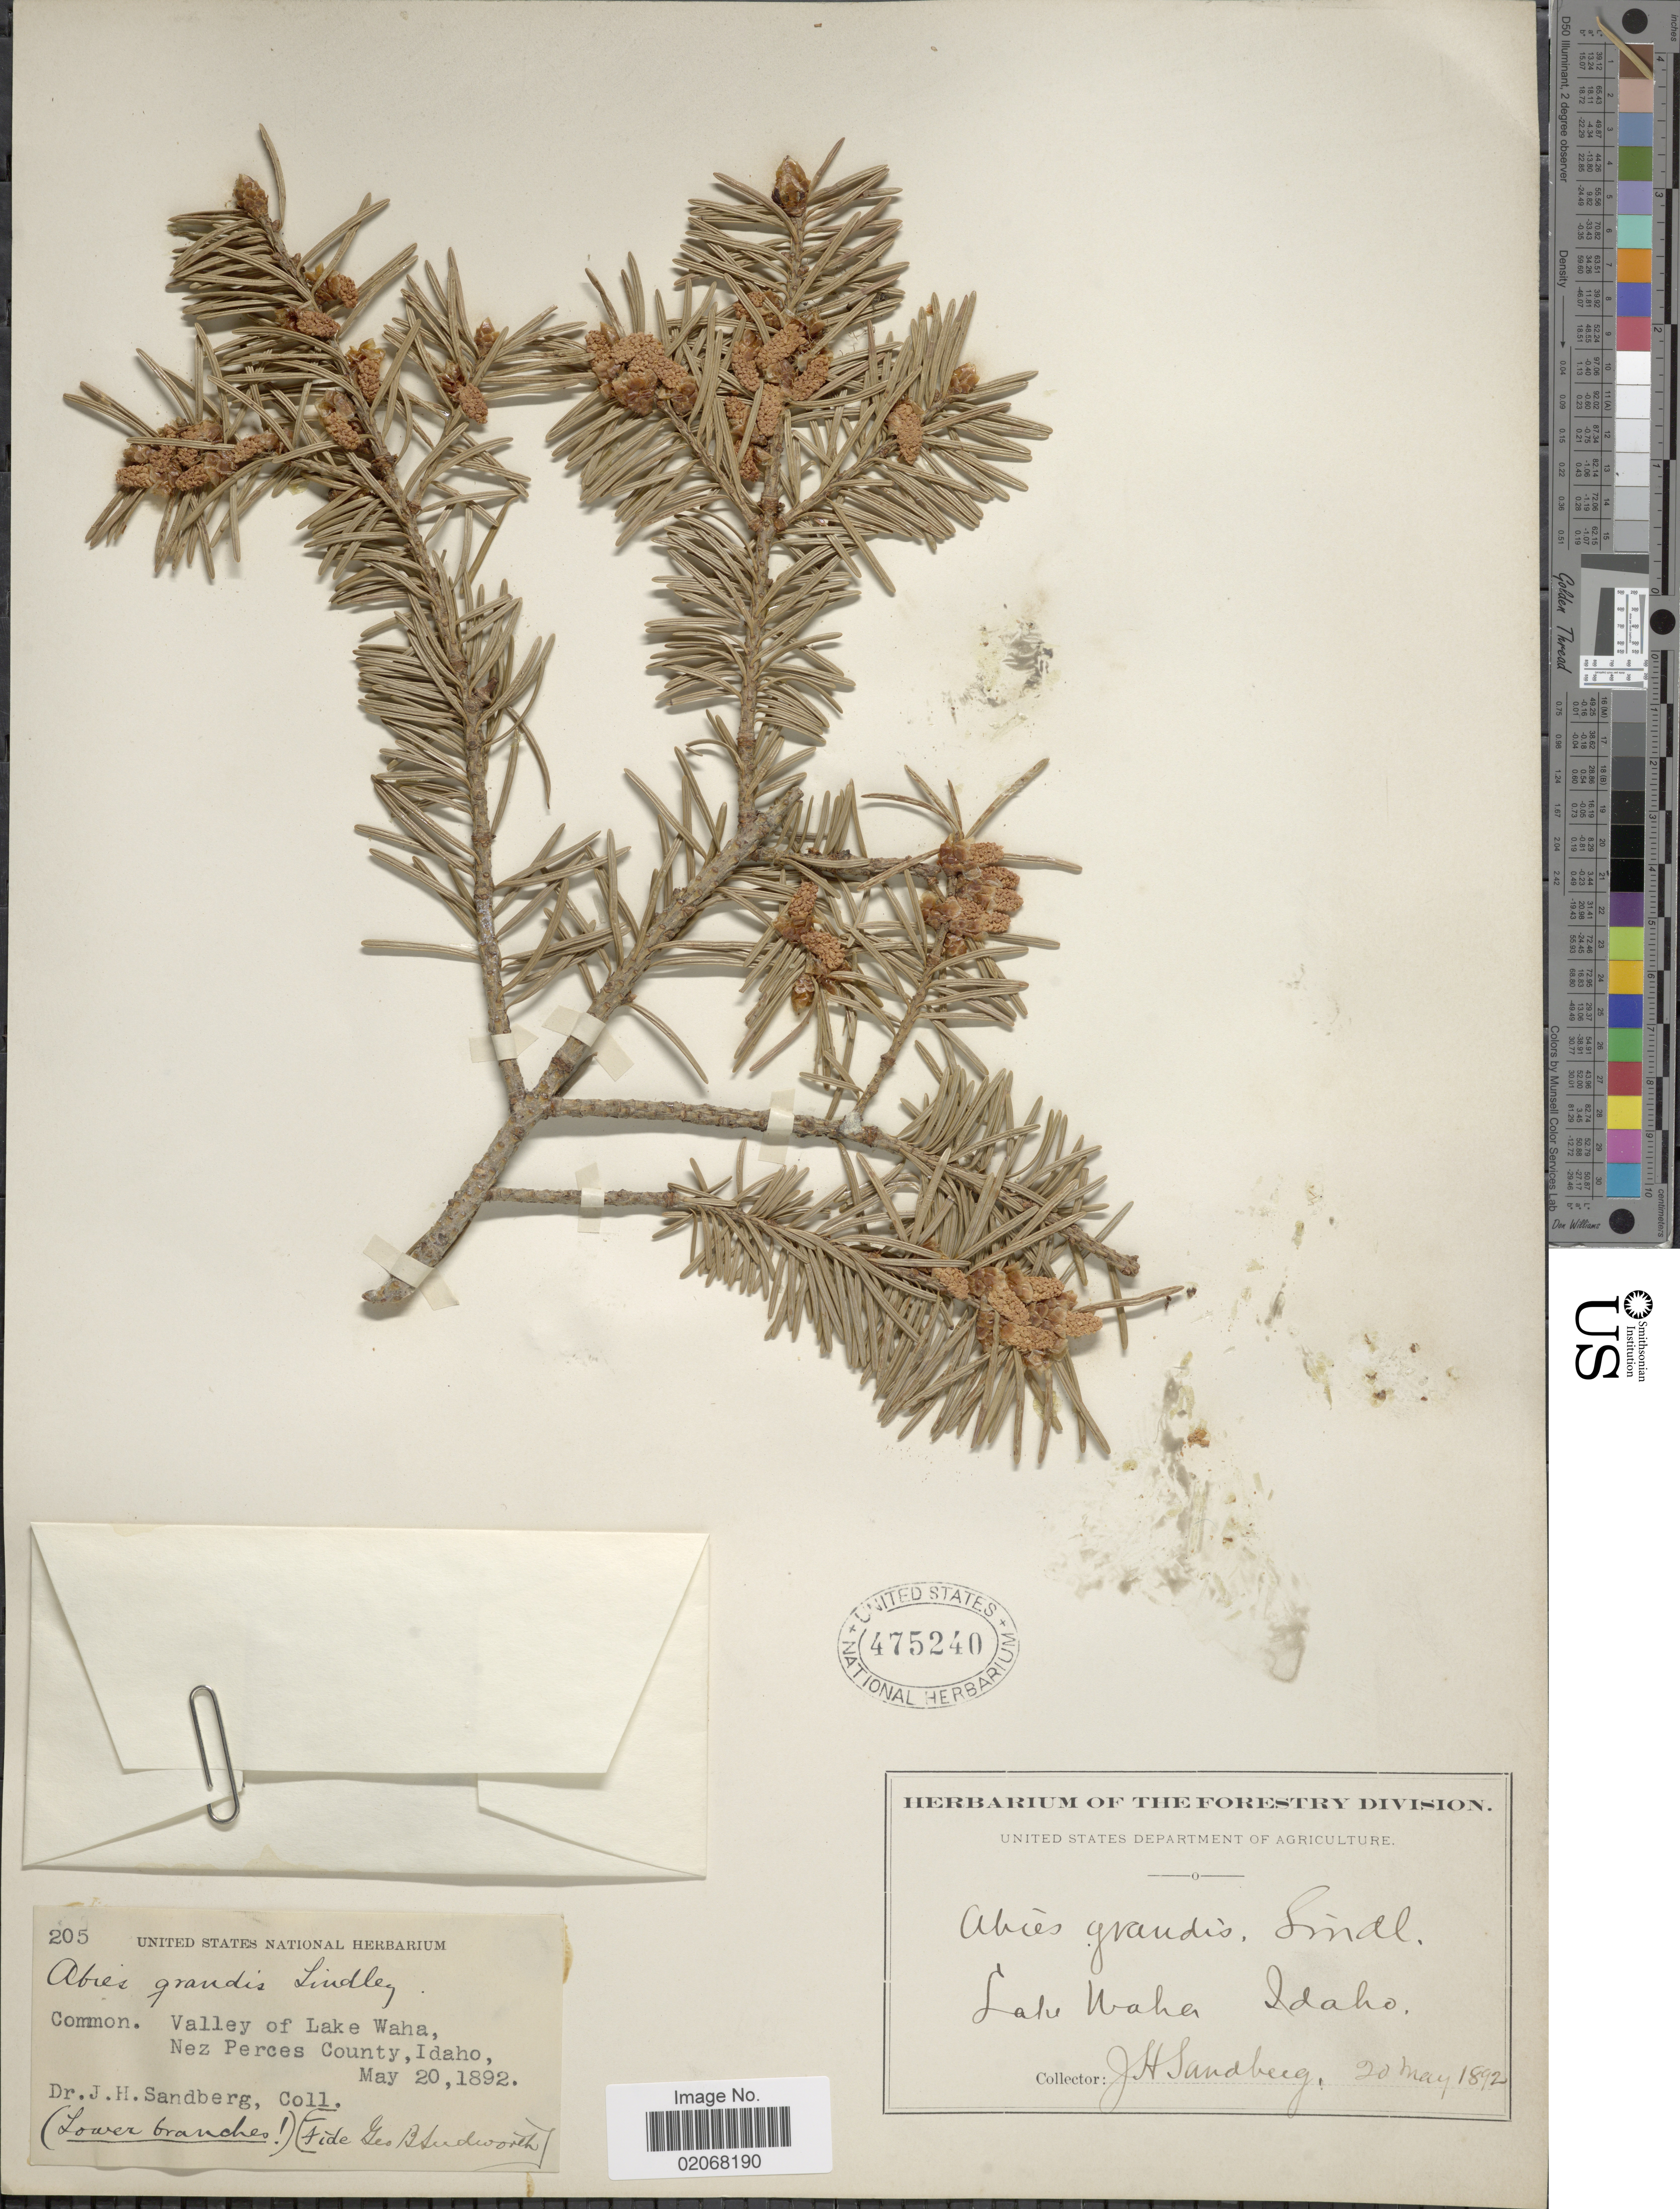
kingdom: Plantae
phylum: Tracheophyta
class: Pinopsida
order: Pinales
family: Pinaceae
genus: Abies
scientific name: Abies grandis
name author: (Douglas ex D. Don) Lindl.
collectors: J. H. Sandberg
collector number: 205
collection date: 1892-05-20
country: United States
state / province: Idaho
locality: Valley of Lake Waha, Nez Perces County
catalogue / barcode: US 475240